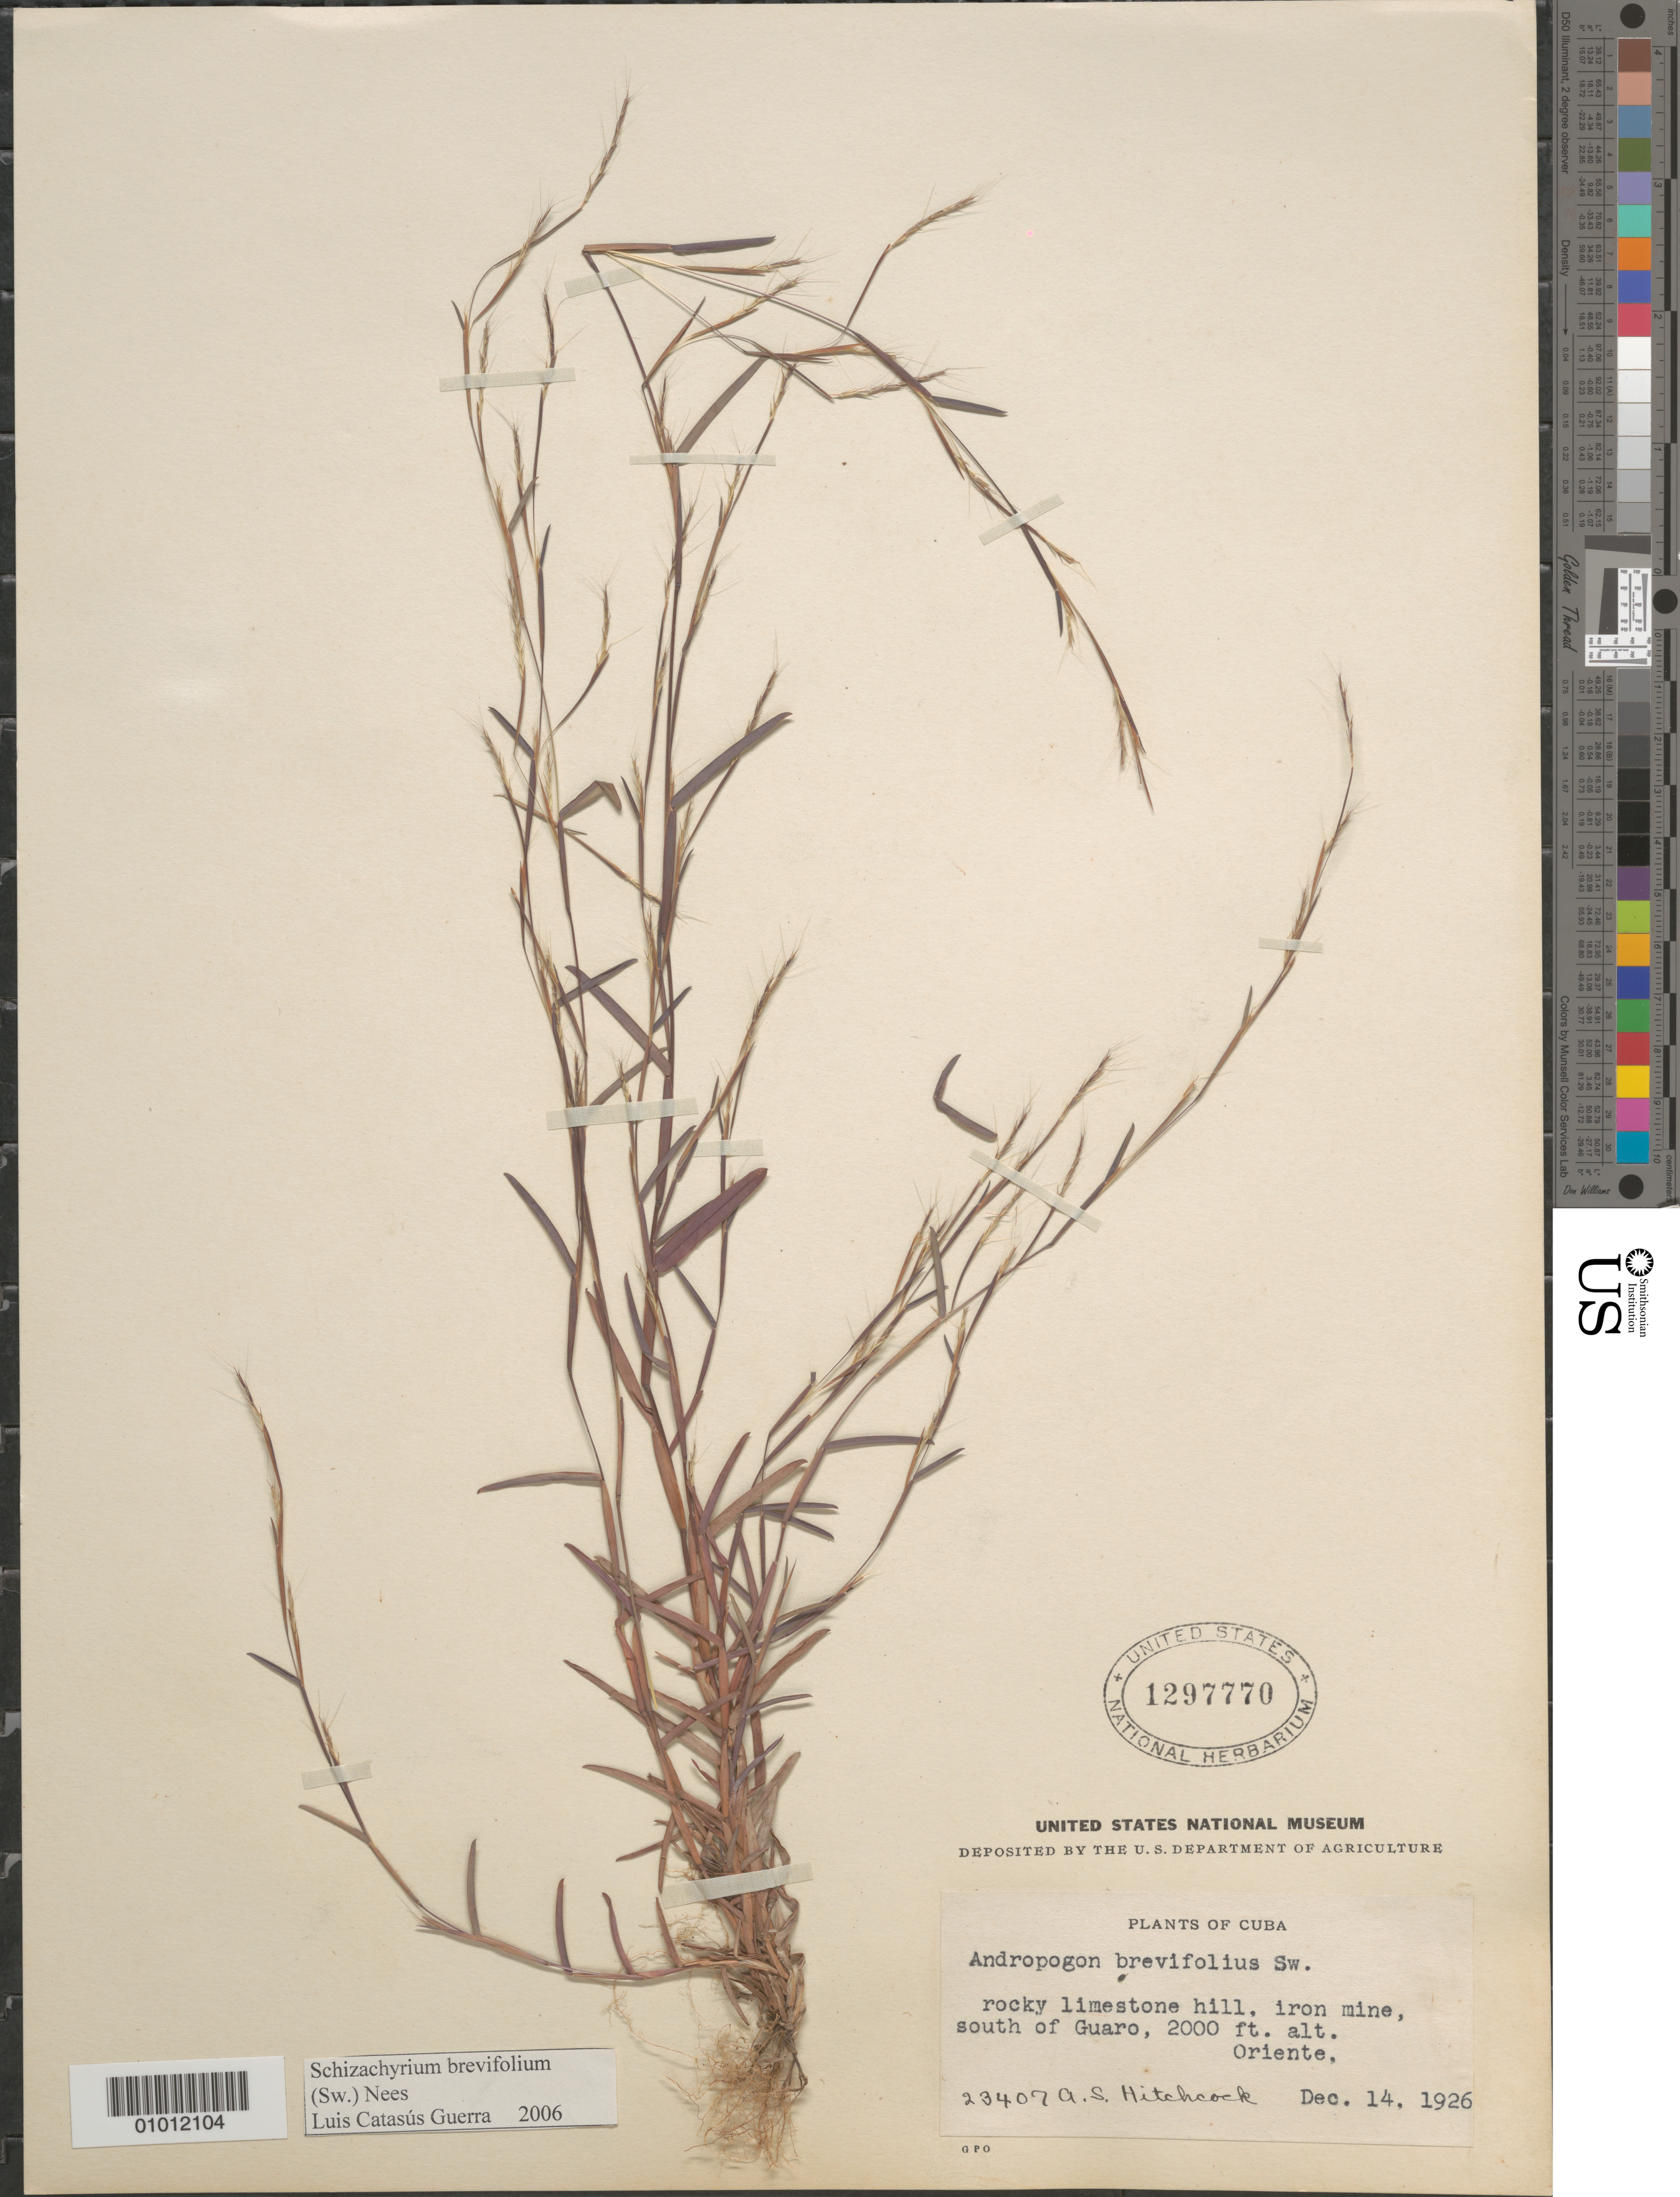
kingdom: Plantae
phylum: Tracheophyta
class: Liliopsida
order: Poales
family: Poaceae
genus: Schizachyrium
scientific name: Schizachyrium brevifolium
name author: (Sw.) Nees ex Büse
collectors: A. S. Hitchcock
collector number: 23407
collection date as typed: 14 Dec 1926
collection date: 1926-12-14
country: Cuba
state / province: Oriente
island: Cuba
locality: S of Guaro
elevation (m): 610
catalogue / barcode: US 1297770